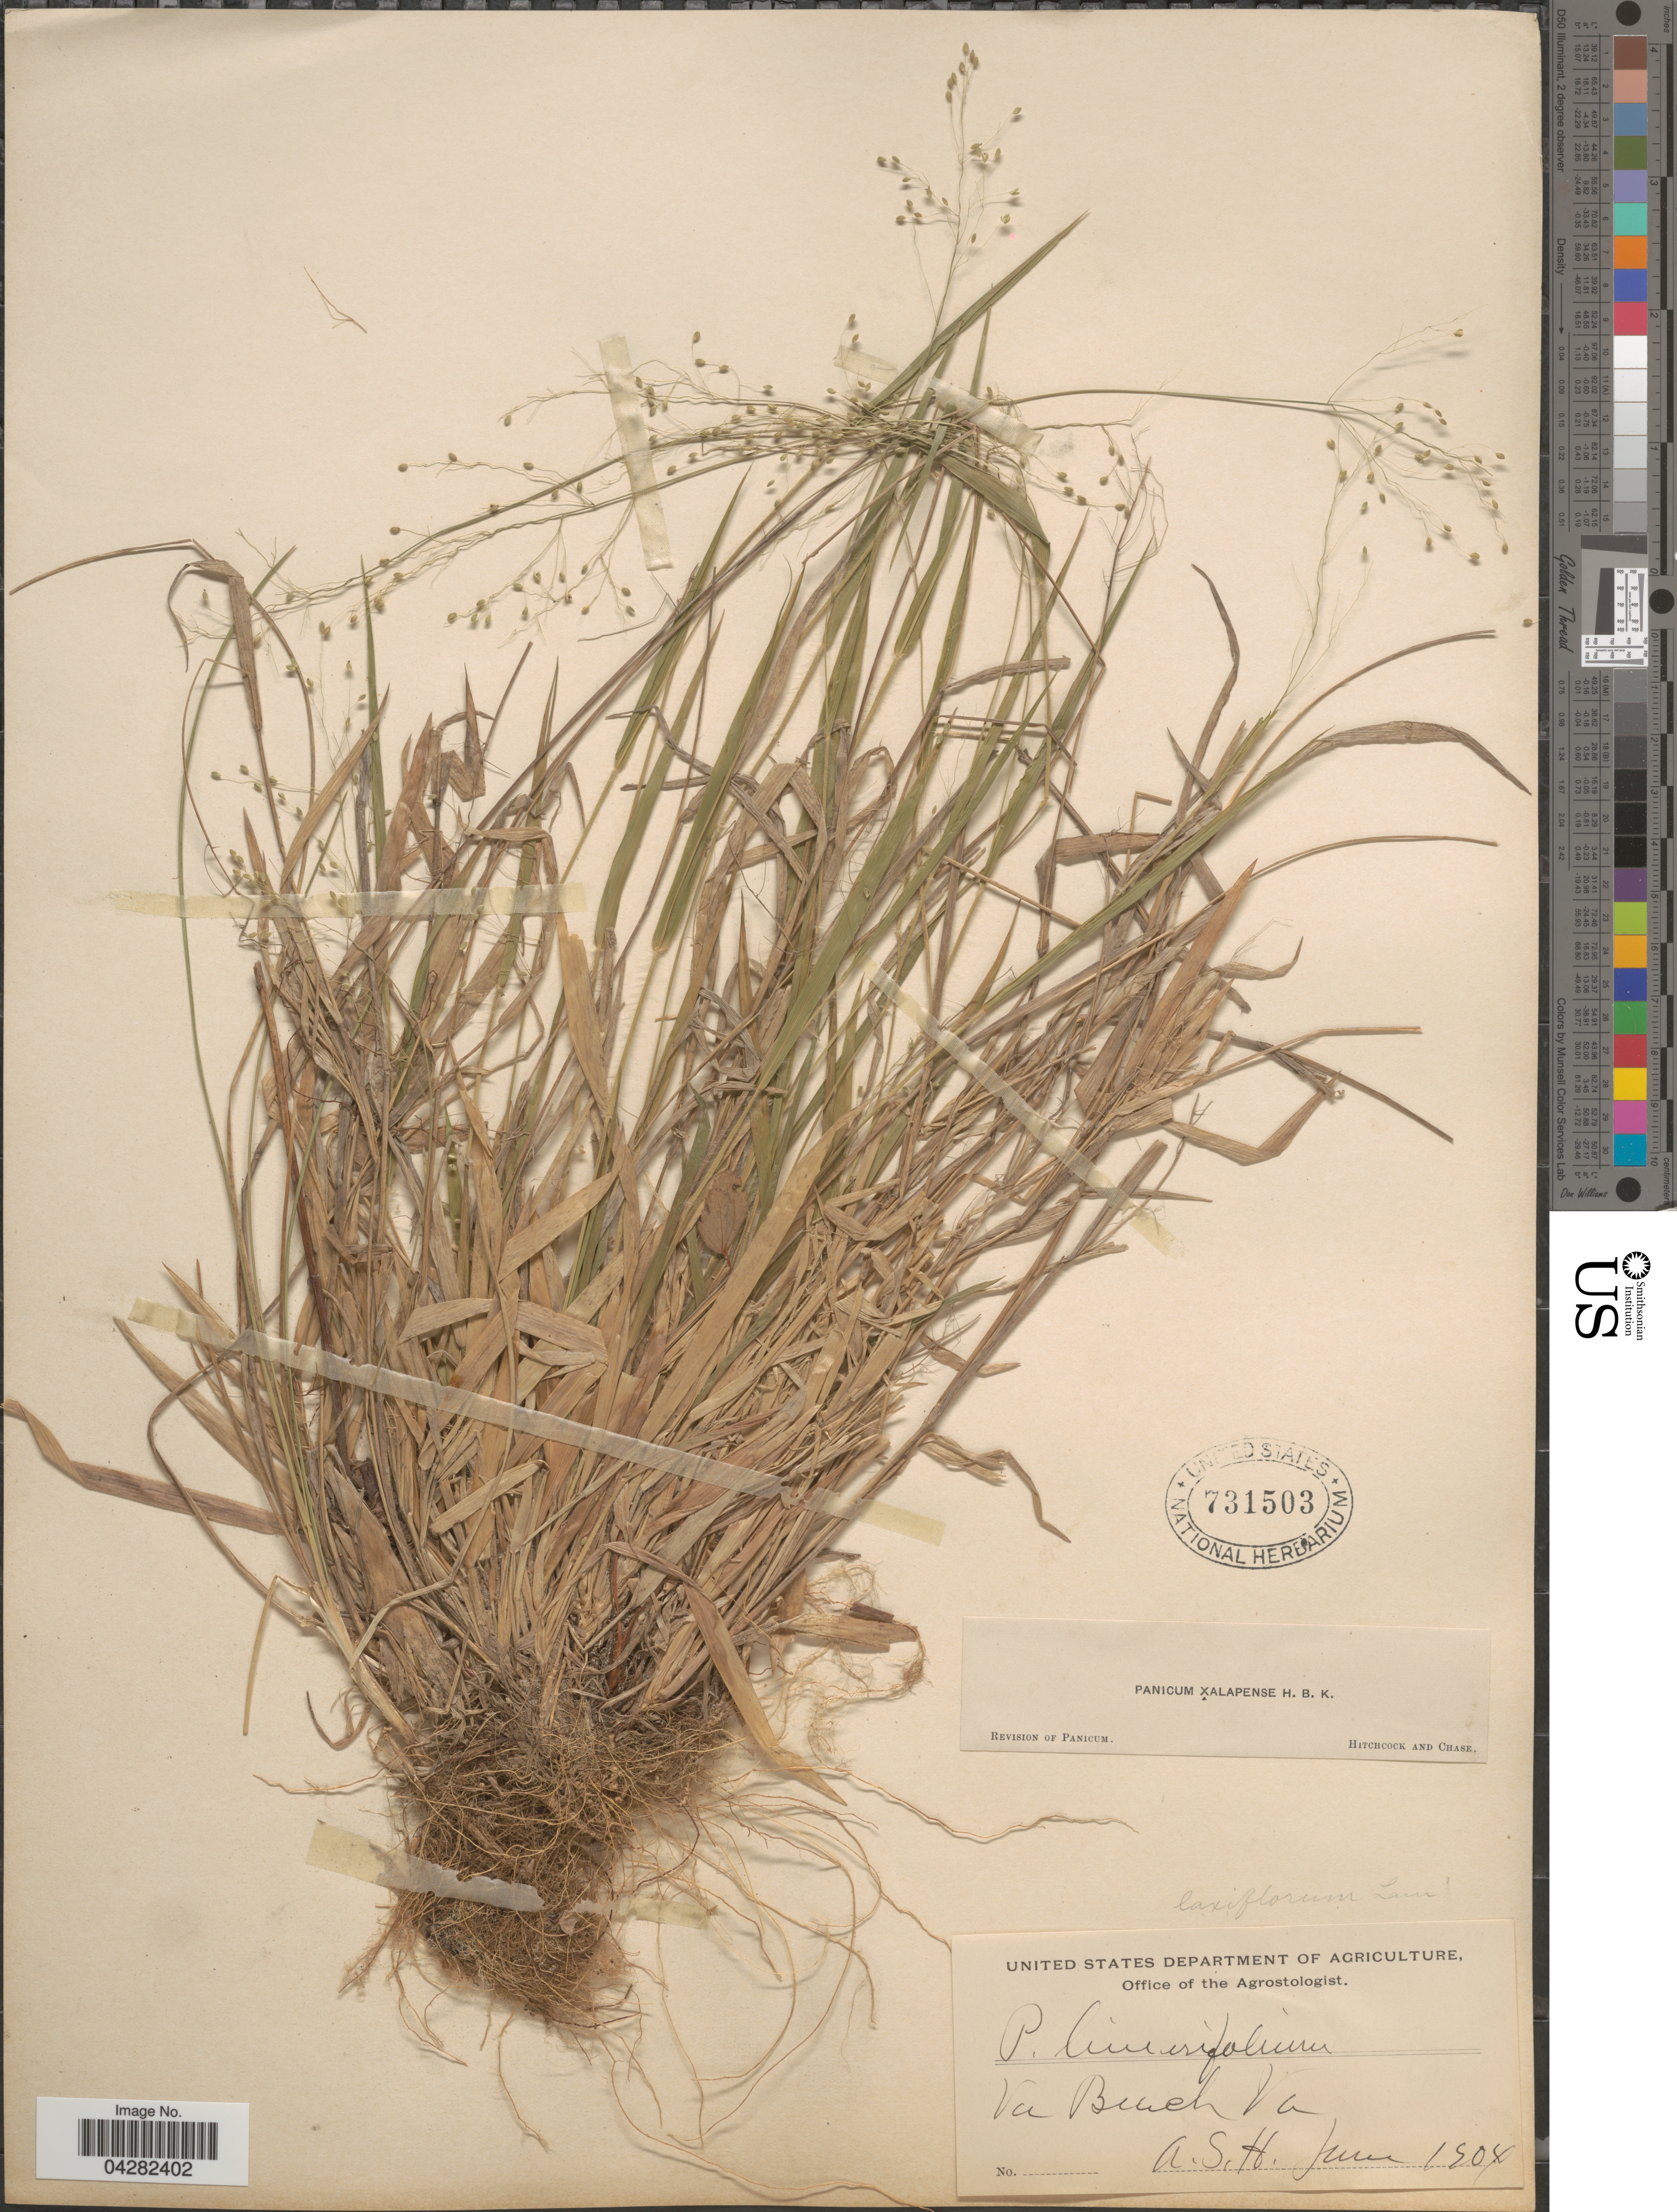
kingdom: Plantae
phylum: Tracheophyta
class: Liliopsida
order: Poales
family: Poaceae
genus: Dichanthelium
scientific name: Dichanthelium laxiflorum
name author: (Lam.) Gould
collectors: A. H.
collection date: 1904-06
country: United States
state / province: Virginia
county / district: City of Virginia Beach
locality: Va Beach.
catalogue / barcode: US 731503